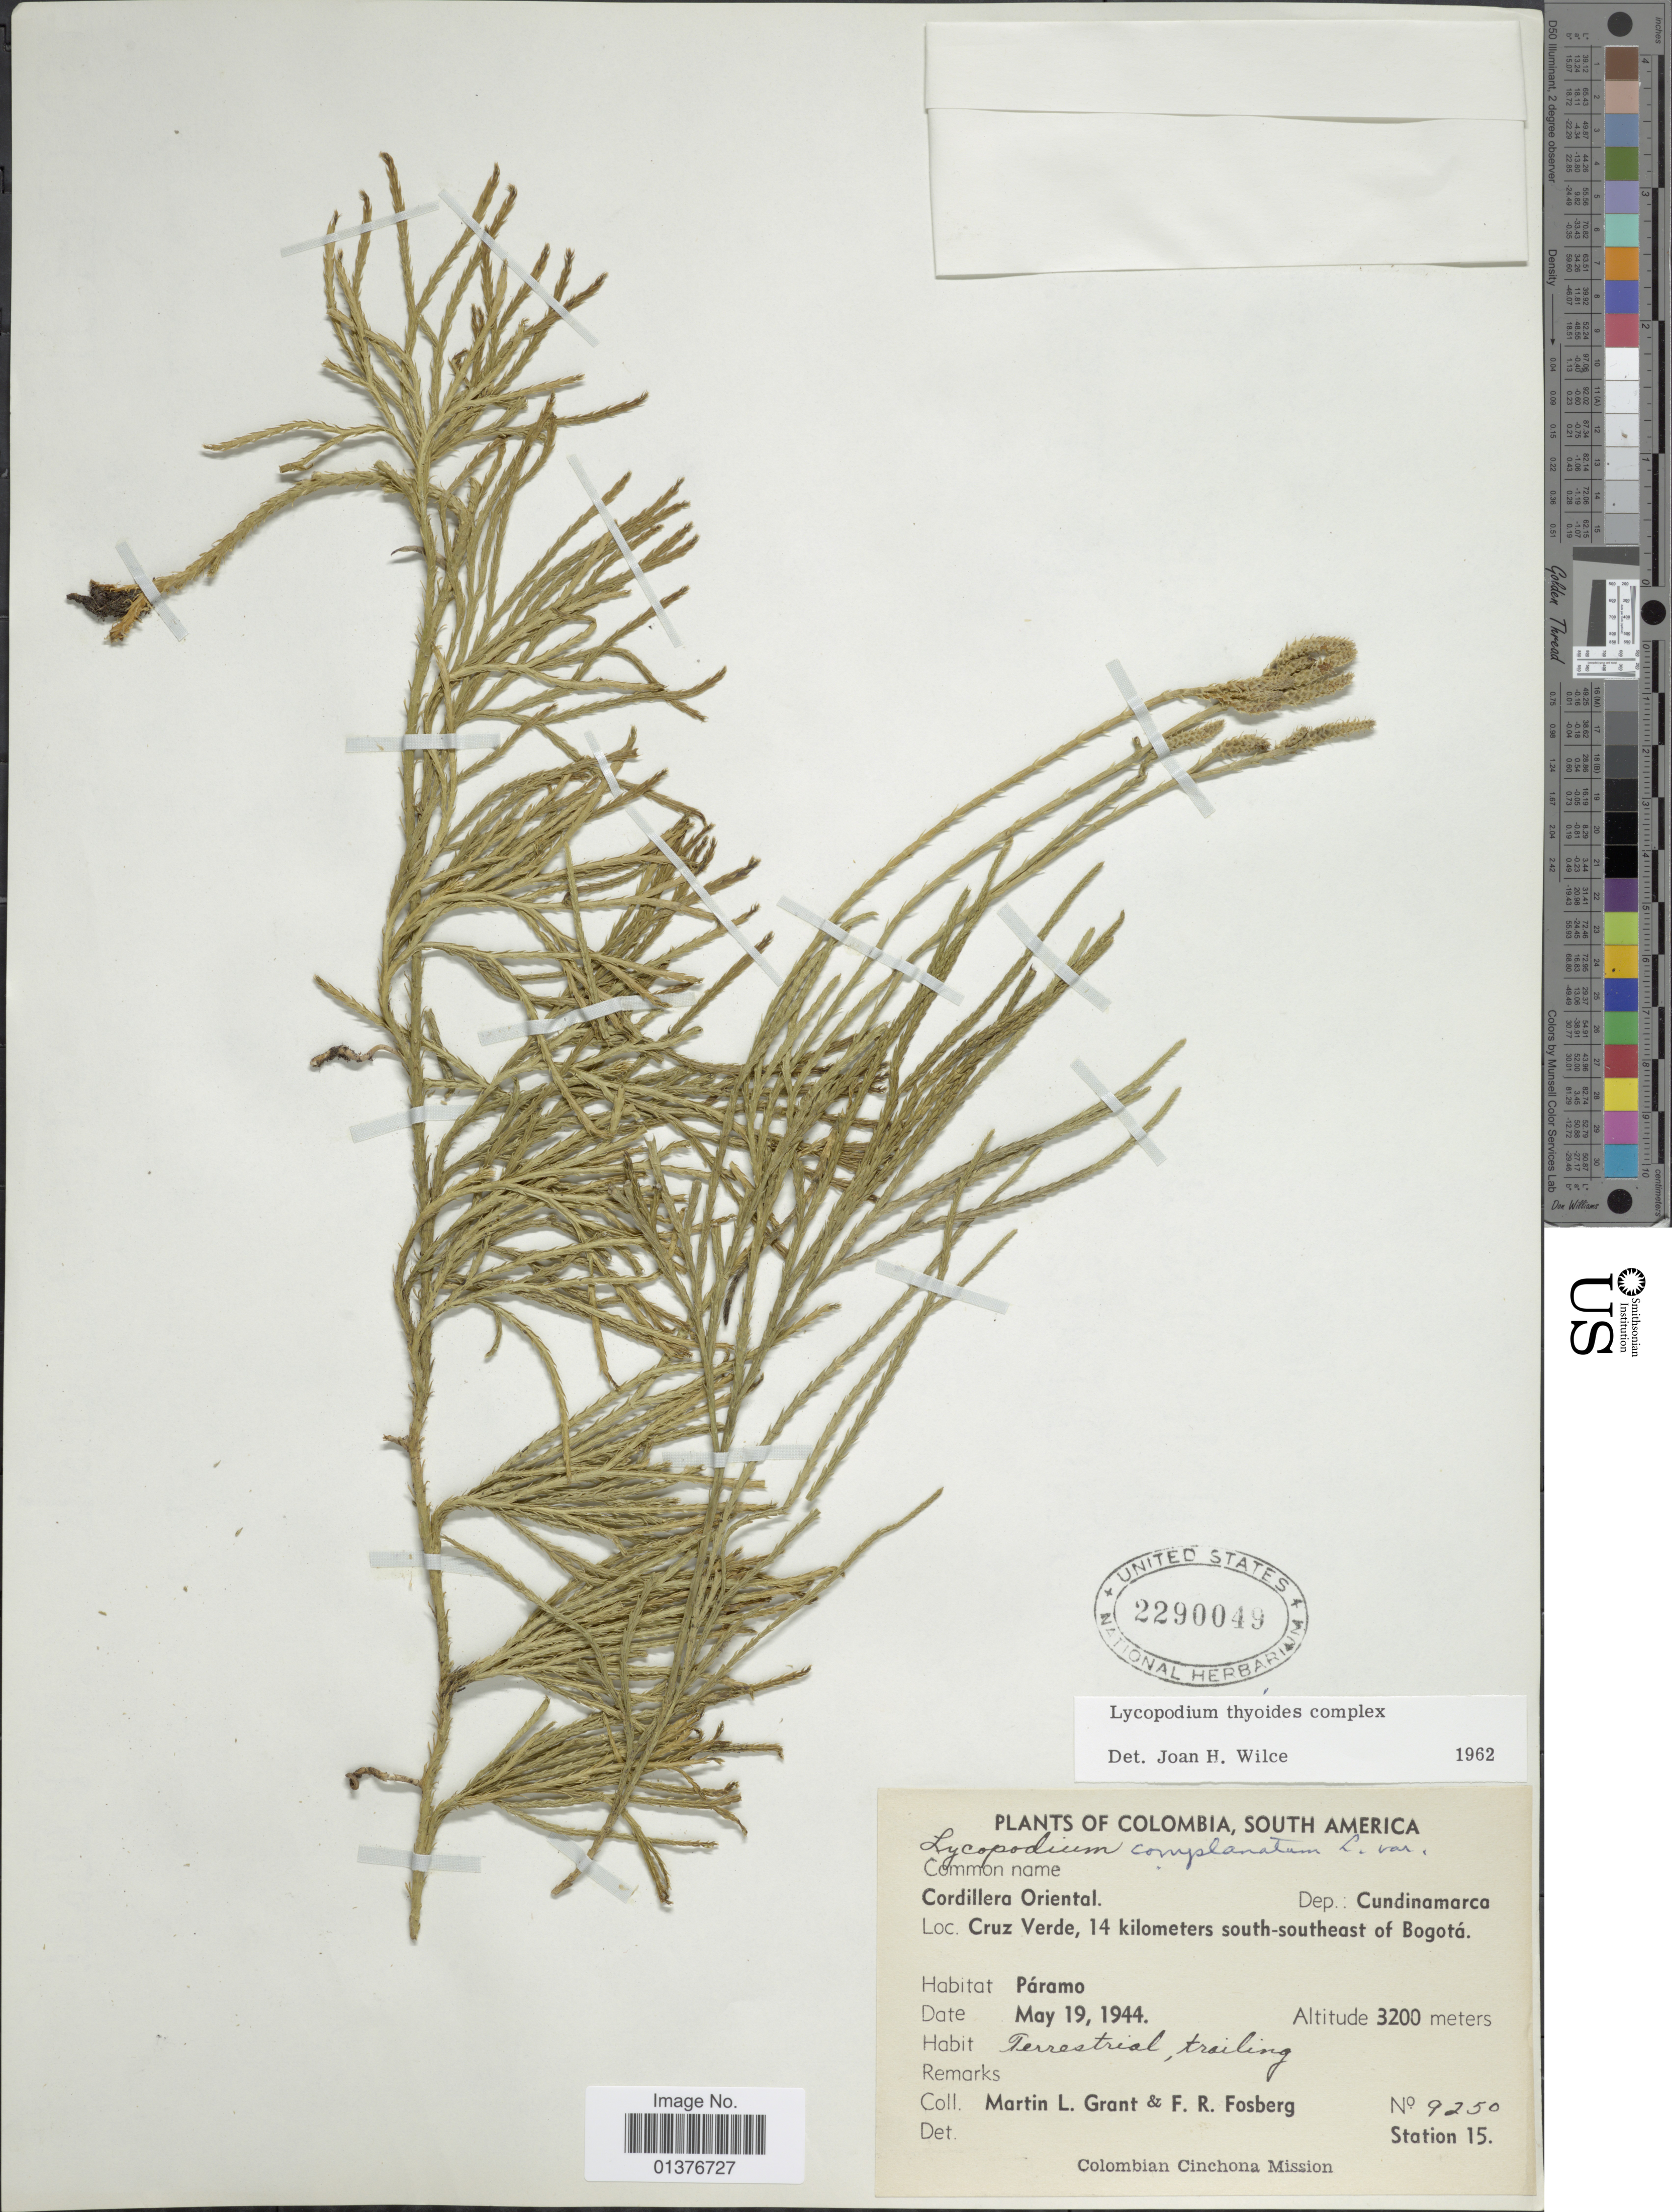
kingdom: Plantae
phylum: Tracheophyta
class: Lycopodiopsida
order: Lycopodiales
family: Lycopodiaceae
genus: Diphasiastrum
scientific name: Diphasiastrum thyoides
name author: (Humb. & Bonpl. ex Willd.) Holub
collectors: M. L. Grant & F. R. Fosberg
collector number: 9250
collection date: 1944-05-19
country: Colombia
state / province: Cundinamarca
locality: Cruz Verde, 14km south-southeast of Bogotá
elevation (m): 3200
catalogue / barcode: US 2290049